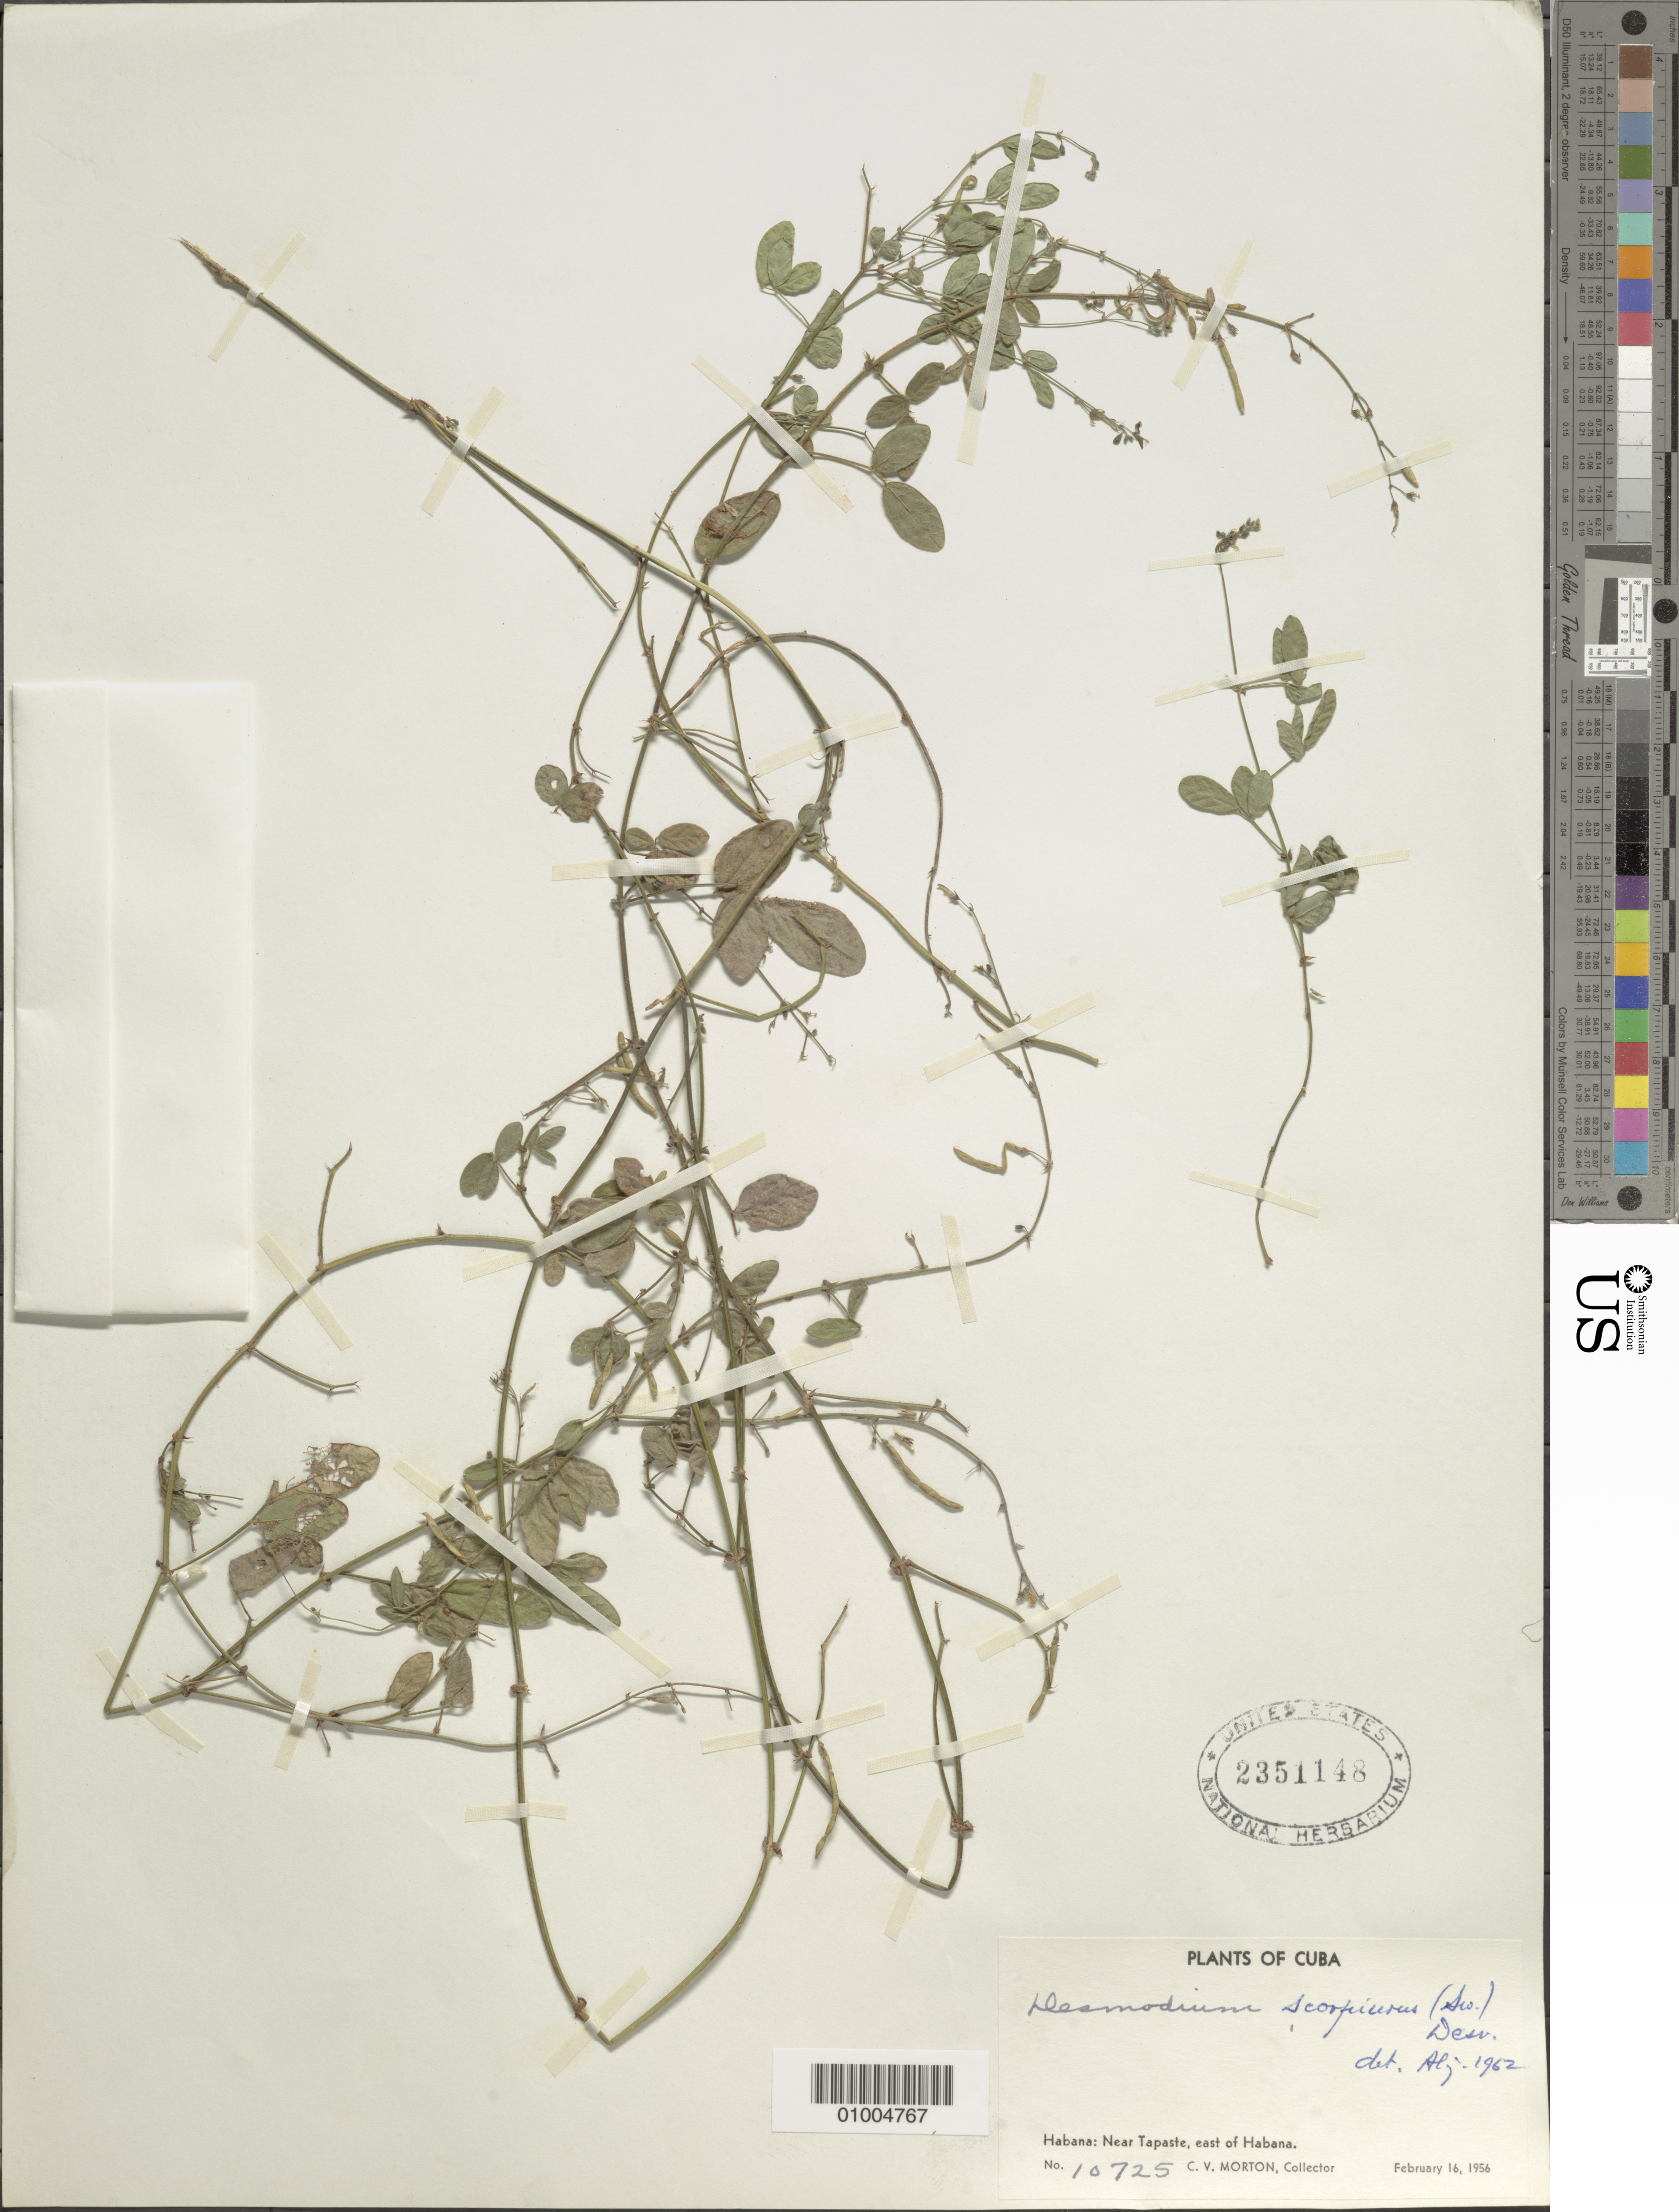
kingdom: Plantae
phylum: Tracheophyta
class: Magnoliopsida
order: Fabales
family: Fabaceae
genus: Desmodium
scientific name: Desmodium scorpiurus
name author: (Sw.) Desv. ex DC.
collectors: C. V. Morton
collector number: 10725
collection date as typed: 16 Feb 1956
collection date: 1956-02-16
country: Cuba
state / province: La Habana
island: Cuba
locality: La Habana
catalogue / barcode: US 2351148